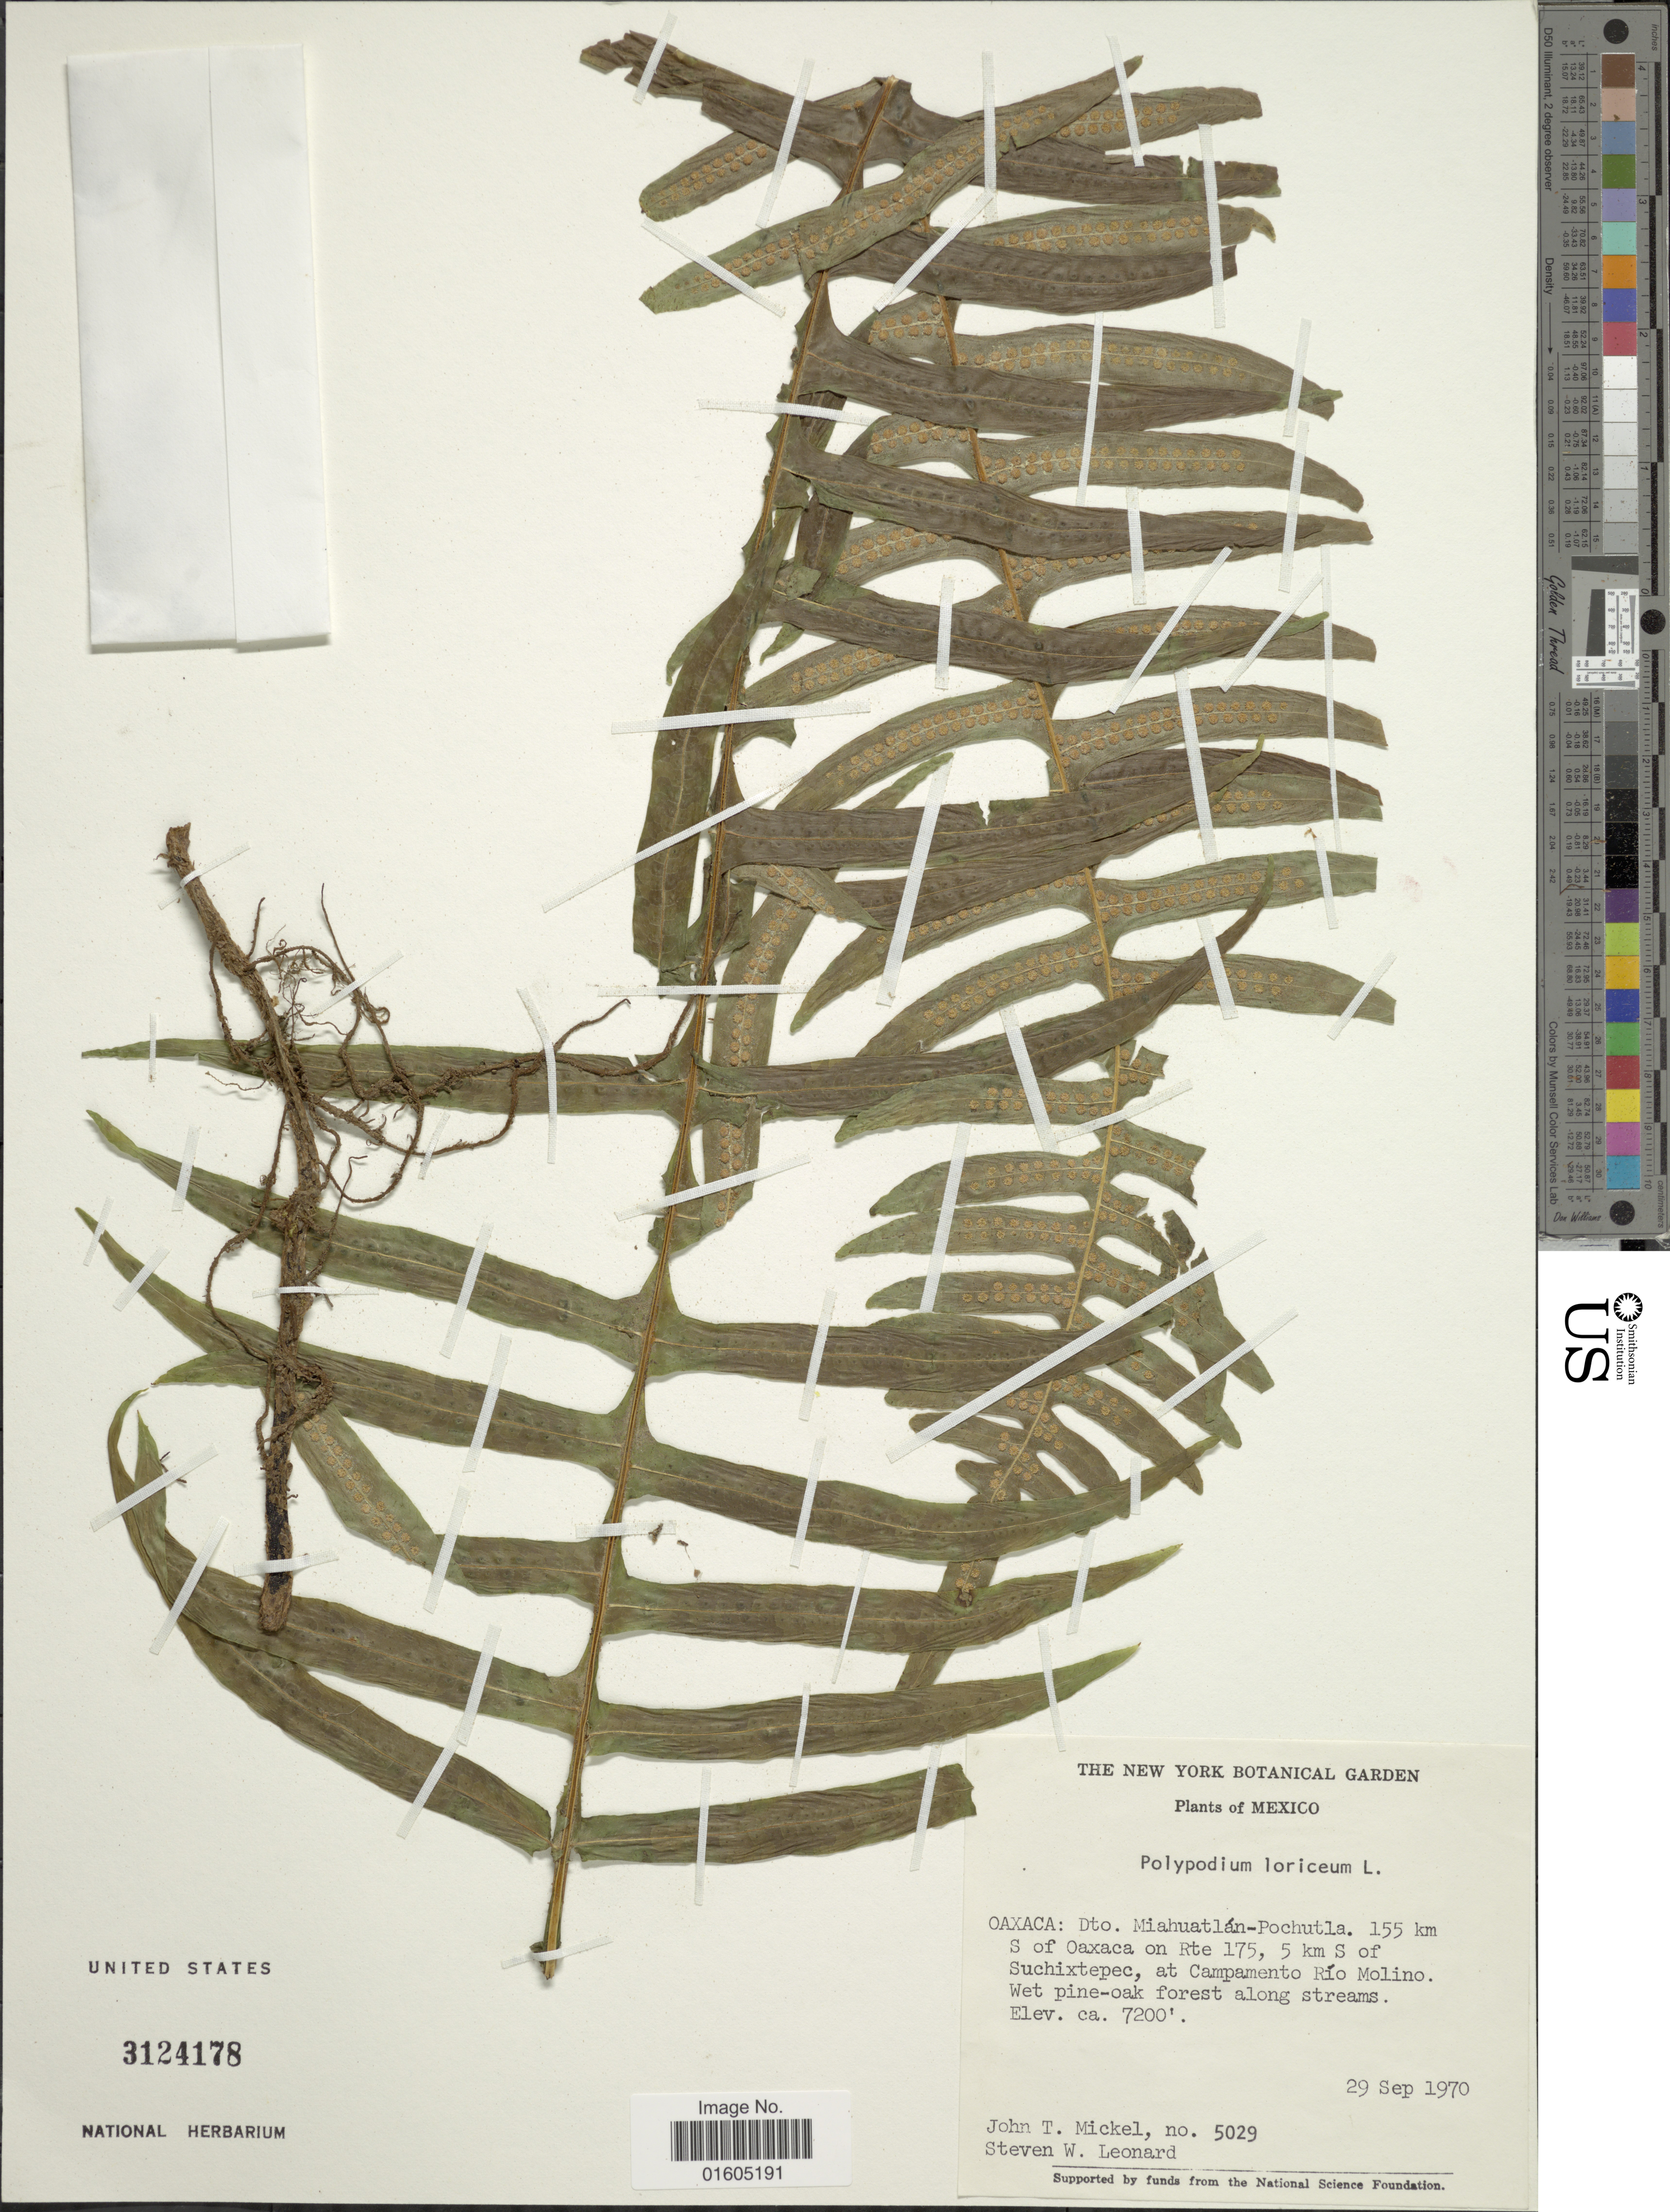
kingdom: Plantae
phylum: Tracheophyta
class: Polypodiopsida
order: Polypodiales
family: Polypodiaceae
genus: Serpocaulon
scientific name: Serpocaulon loriceum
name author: (L.) A.R. Sm.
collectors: J. T. Mickel & S. W. Leonard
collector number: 5029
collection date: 1970-09-29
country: Mexico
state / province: Oaxaca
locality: Mexico. Oaxaca: Dto. Miahuatrlan-Pochutla. 155 km S of Oaxaca on Rte 175, 5 km S of Suchixtepec, at Campamento Rio Molino. Wet pine-oak forest along streams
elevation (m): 2195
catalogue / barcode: US 3124178